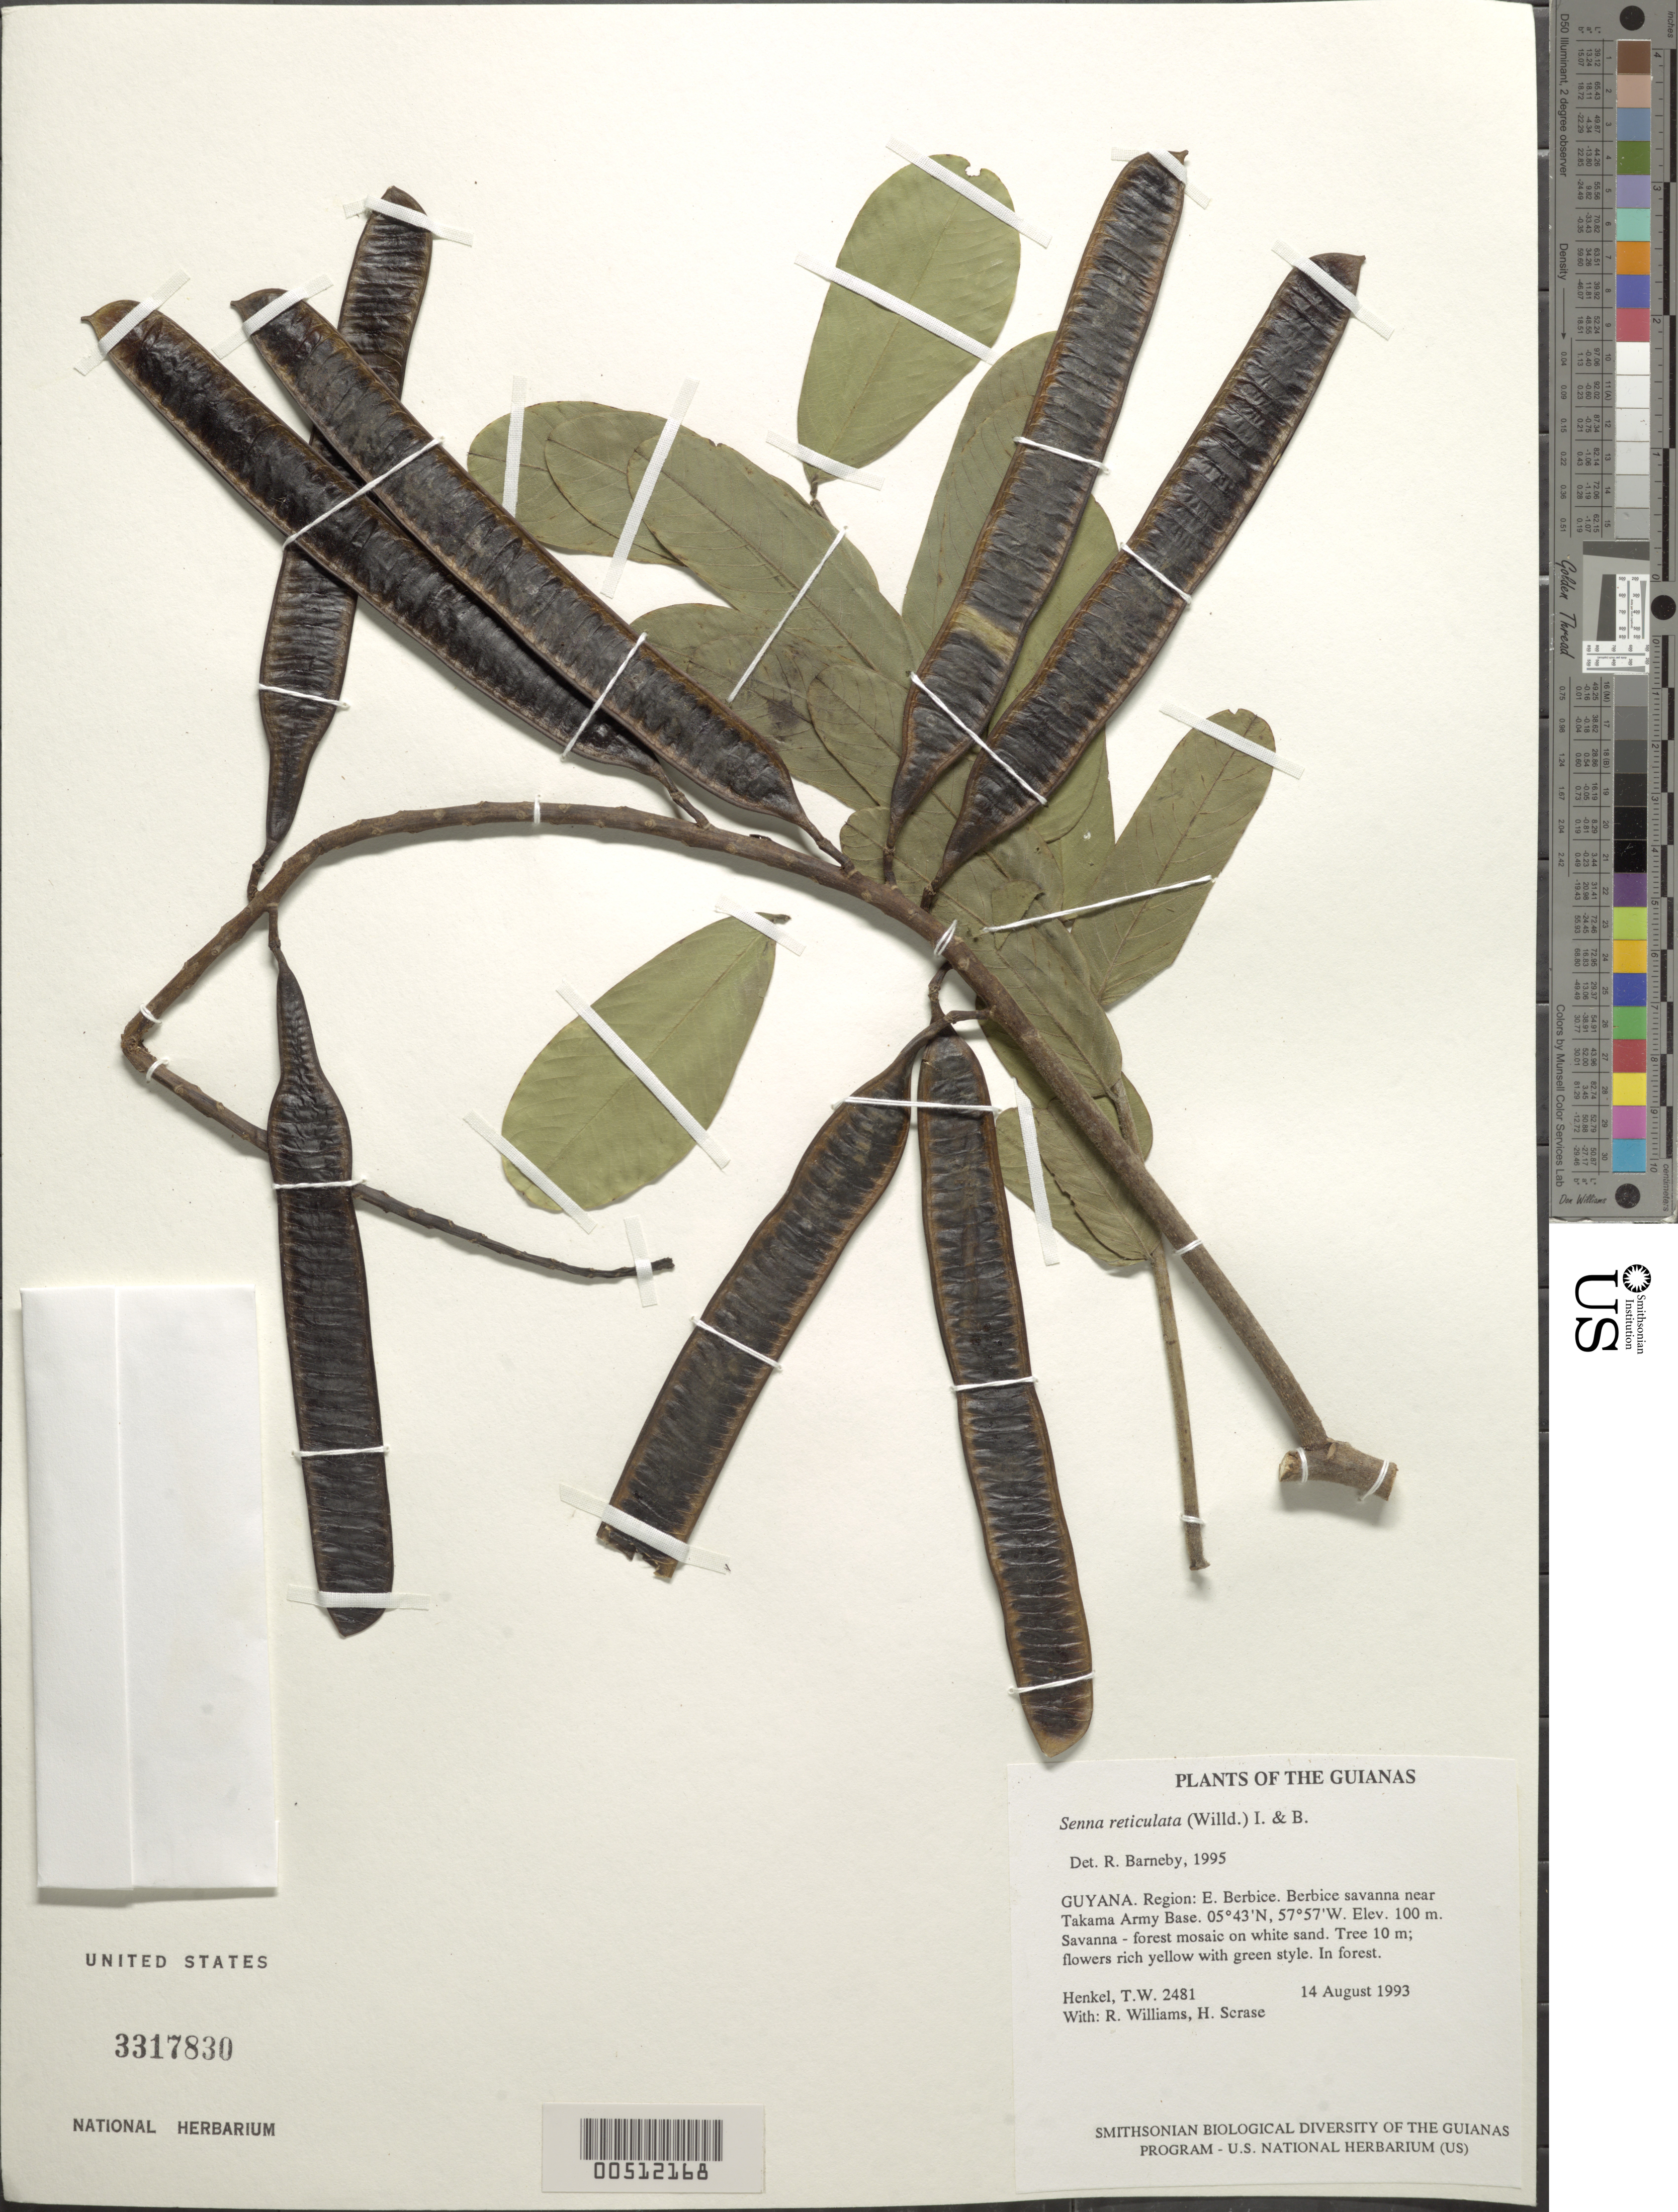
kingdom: Plantae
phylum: Tracheophyta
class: Magnoliopsida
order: Fabales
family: Fabaceae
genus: Senna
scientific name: Senna reticulata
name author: (Willd.) H.S. Irwin & Barneby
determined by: Barneby, Rupert C., (NY)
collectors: T. Henkel, R. Williams & H. Scrase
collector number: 2481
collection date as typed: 14 August 1993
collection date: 1993-08-14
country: Guyana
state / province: U. Demerara-Berbice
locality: Berbice savanna near Takama Army Base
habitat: Savanna - forest mosaic on white sand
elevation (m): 100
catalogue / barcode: US 3317830